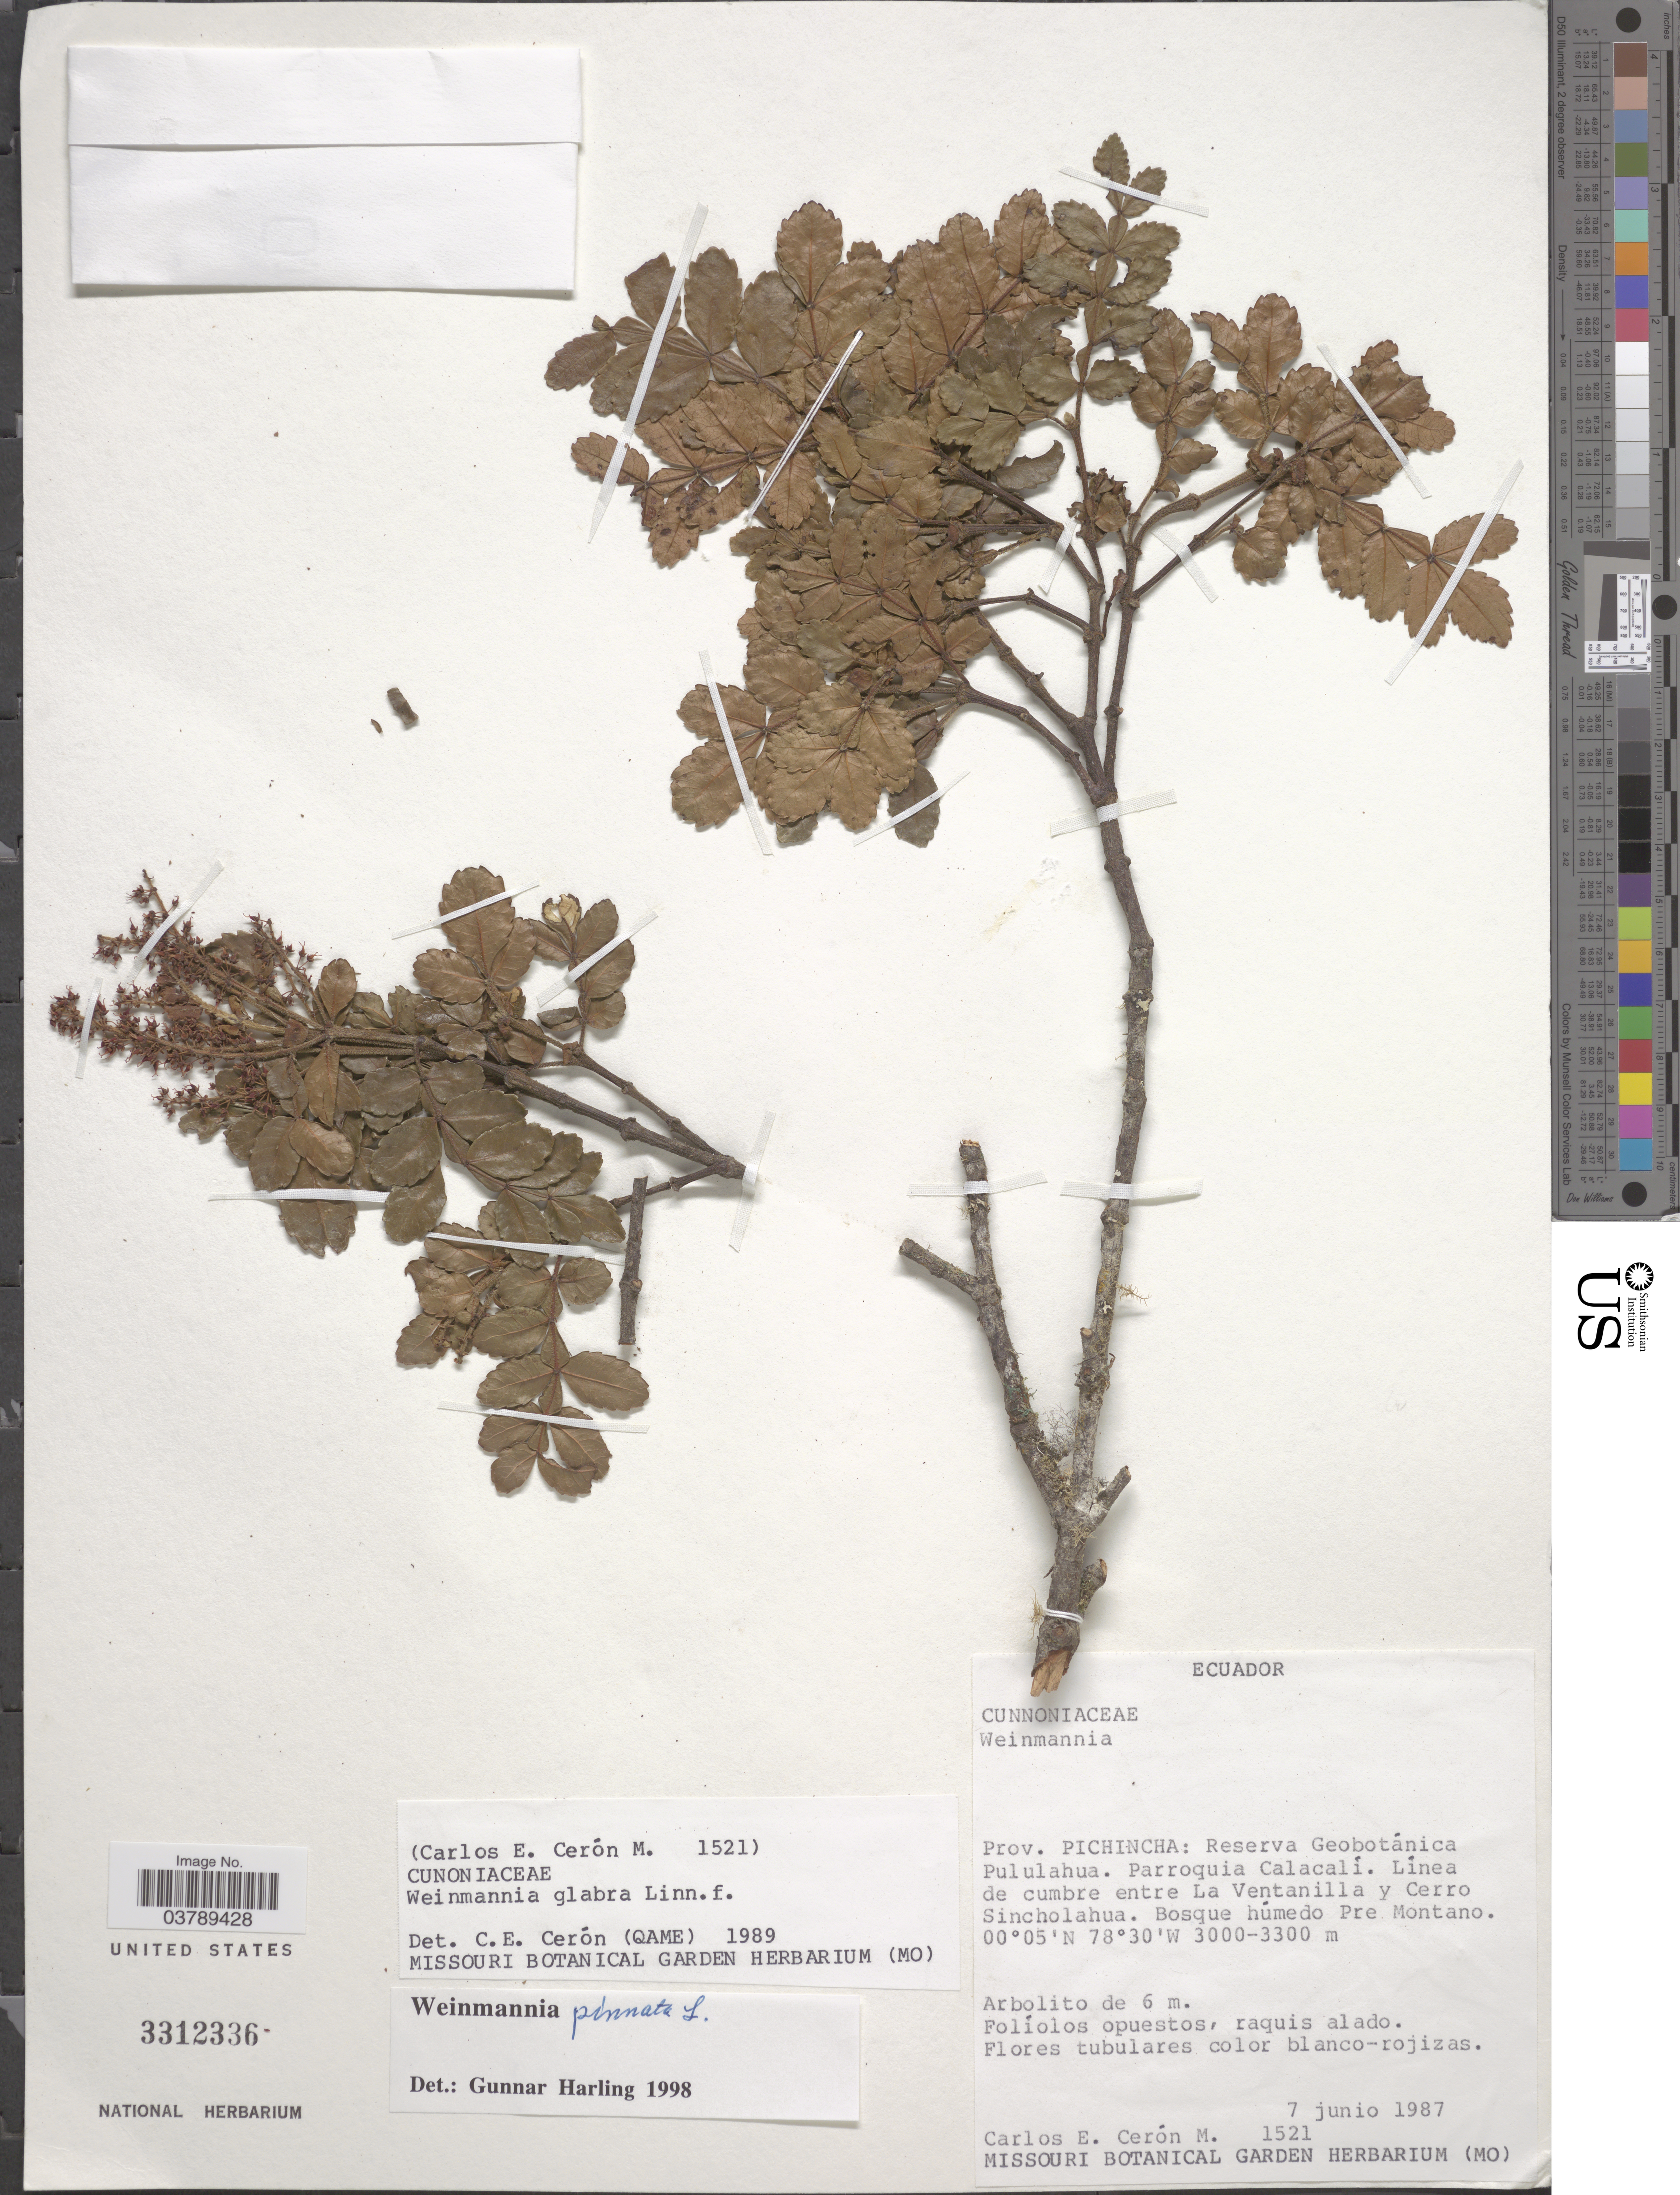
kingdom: Plantae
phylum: Tracheophyta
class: Magnoliopsida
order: Oxalidales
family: Cunoniaceae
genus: Weinmannia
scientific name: Weinmannia pinnata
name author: L.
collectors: C. E. Cerón M.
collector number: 1521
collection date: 1987-06-07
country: Ecuador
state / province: Pichincha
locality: Reserva Geobotánica Pululahua. Parroquia Calacalí. Línea de cumbra entre La Ventanilla y Cerro Sincholahua. Bosque húmedo Pre Montano.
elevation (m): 3000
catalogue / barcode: US 3312336